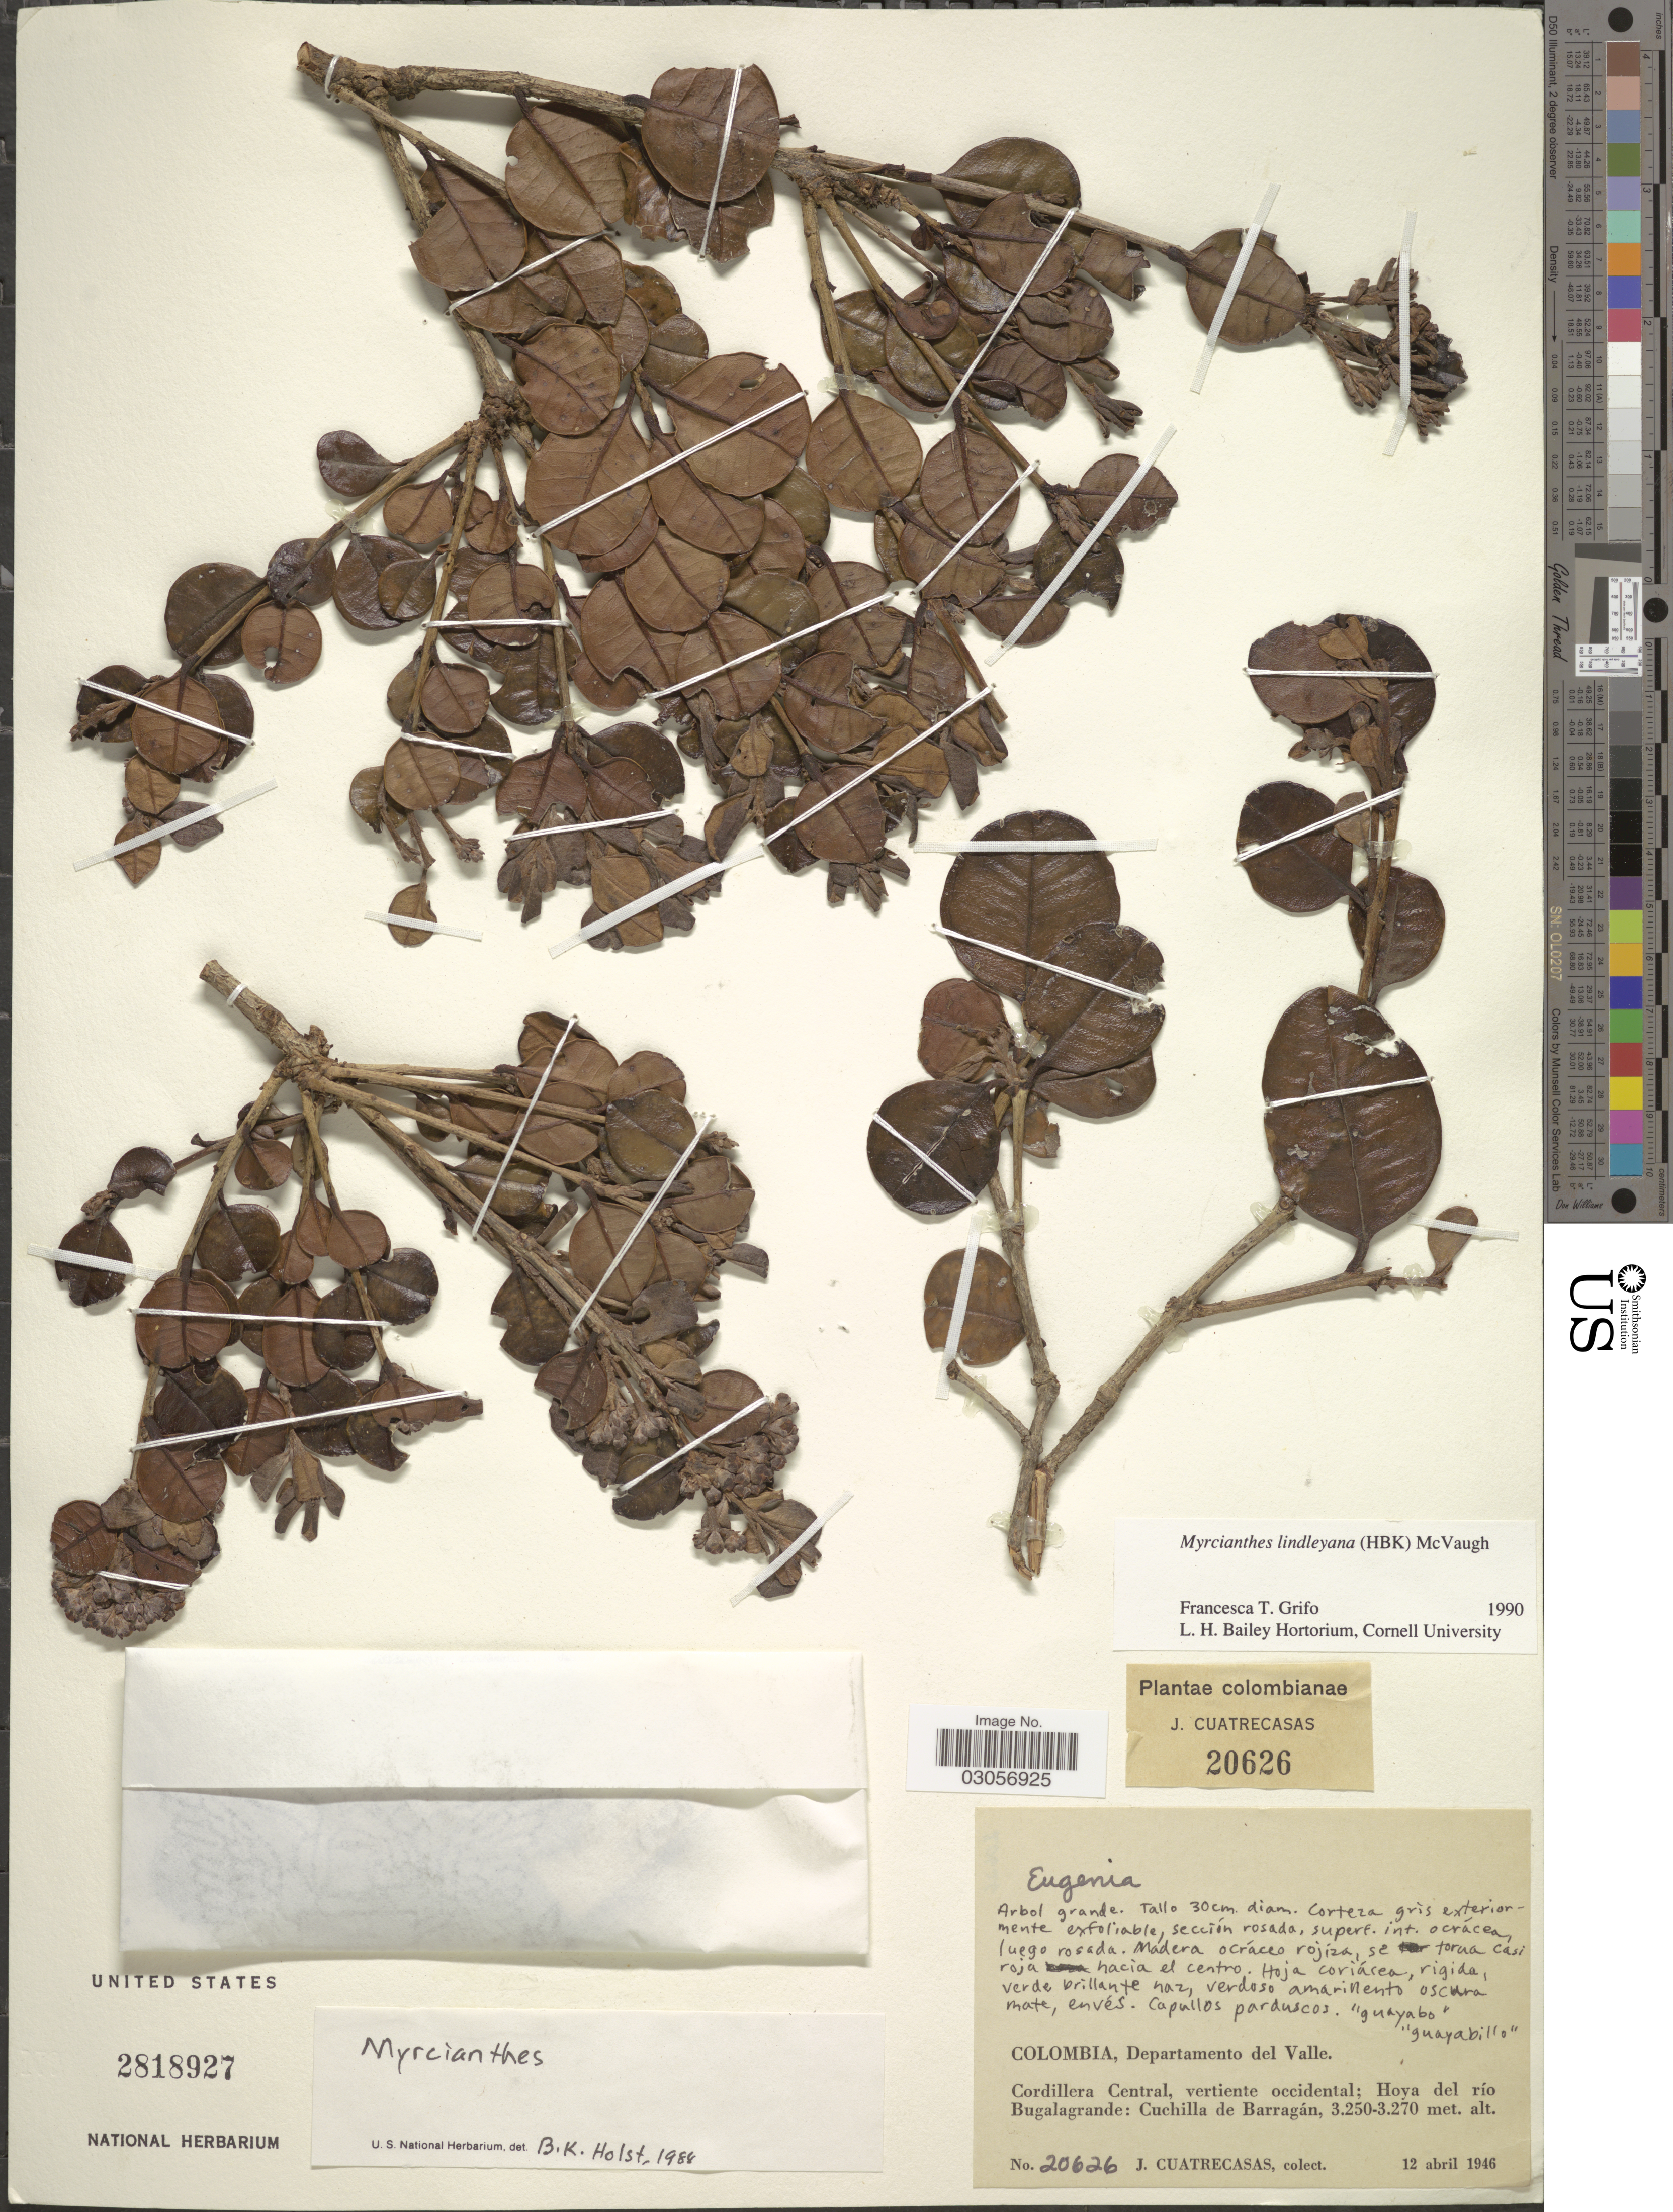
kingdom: Plantae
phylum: Tracheophyta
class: Magnoliopsida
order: Myrtales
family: Myrtaceae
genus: Myrcianthes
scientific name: Myrcianthes lindleyana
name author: (Kunth) McVaugh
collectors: J. Cuatrecasas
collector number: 20626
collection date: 1946-04-12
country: Colombia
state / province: Valle del Cauca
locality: Cordillera Central, vertiente occidental; Hoya del río Bugalagrande: Cuchilla de Barragán.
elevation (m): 3250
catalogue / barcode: US 2818927